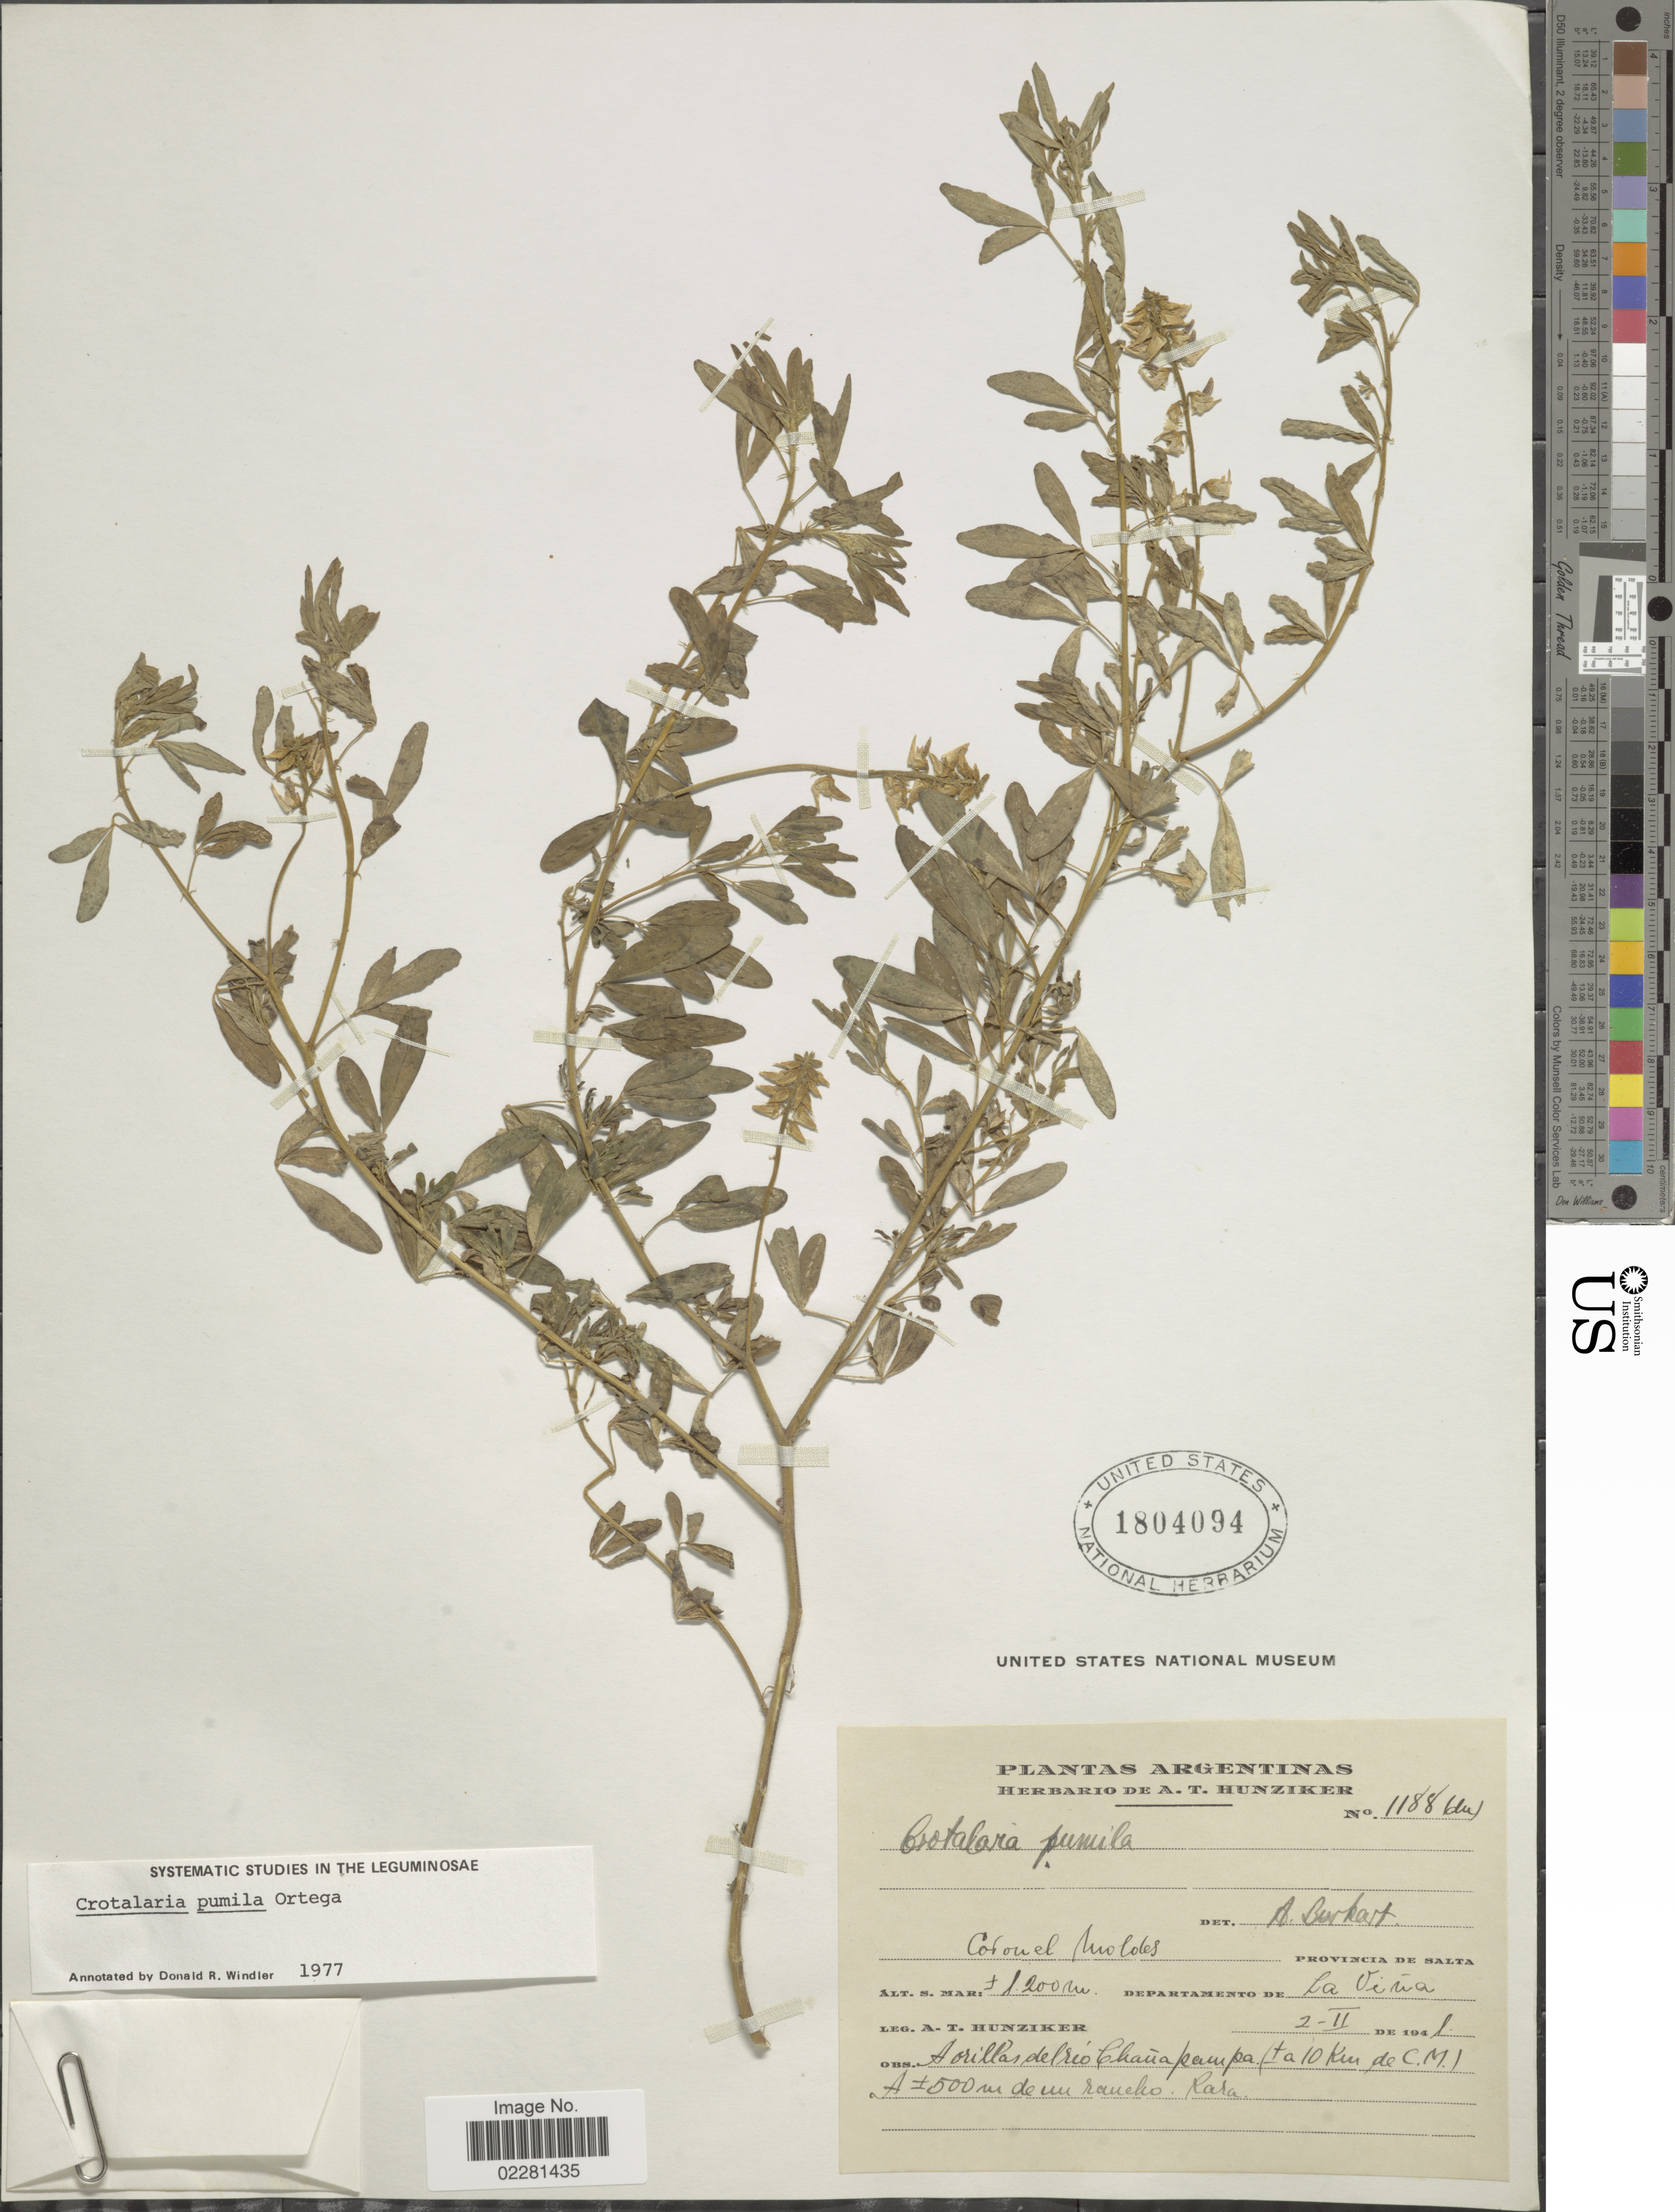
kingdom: Plantae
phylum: Tracheophyta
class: Magnoliopsida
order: Fabales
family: Fabaceae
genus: Crotalaria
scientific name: Crotalaria pumila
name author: Ortega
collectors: A. T. Hunziker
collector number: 188blu*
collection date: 1948-02-02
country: Argentina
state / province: Salta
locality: Coronel Moldes, Departamento de La Vina.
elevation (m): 1200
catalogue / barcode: US 1804094